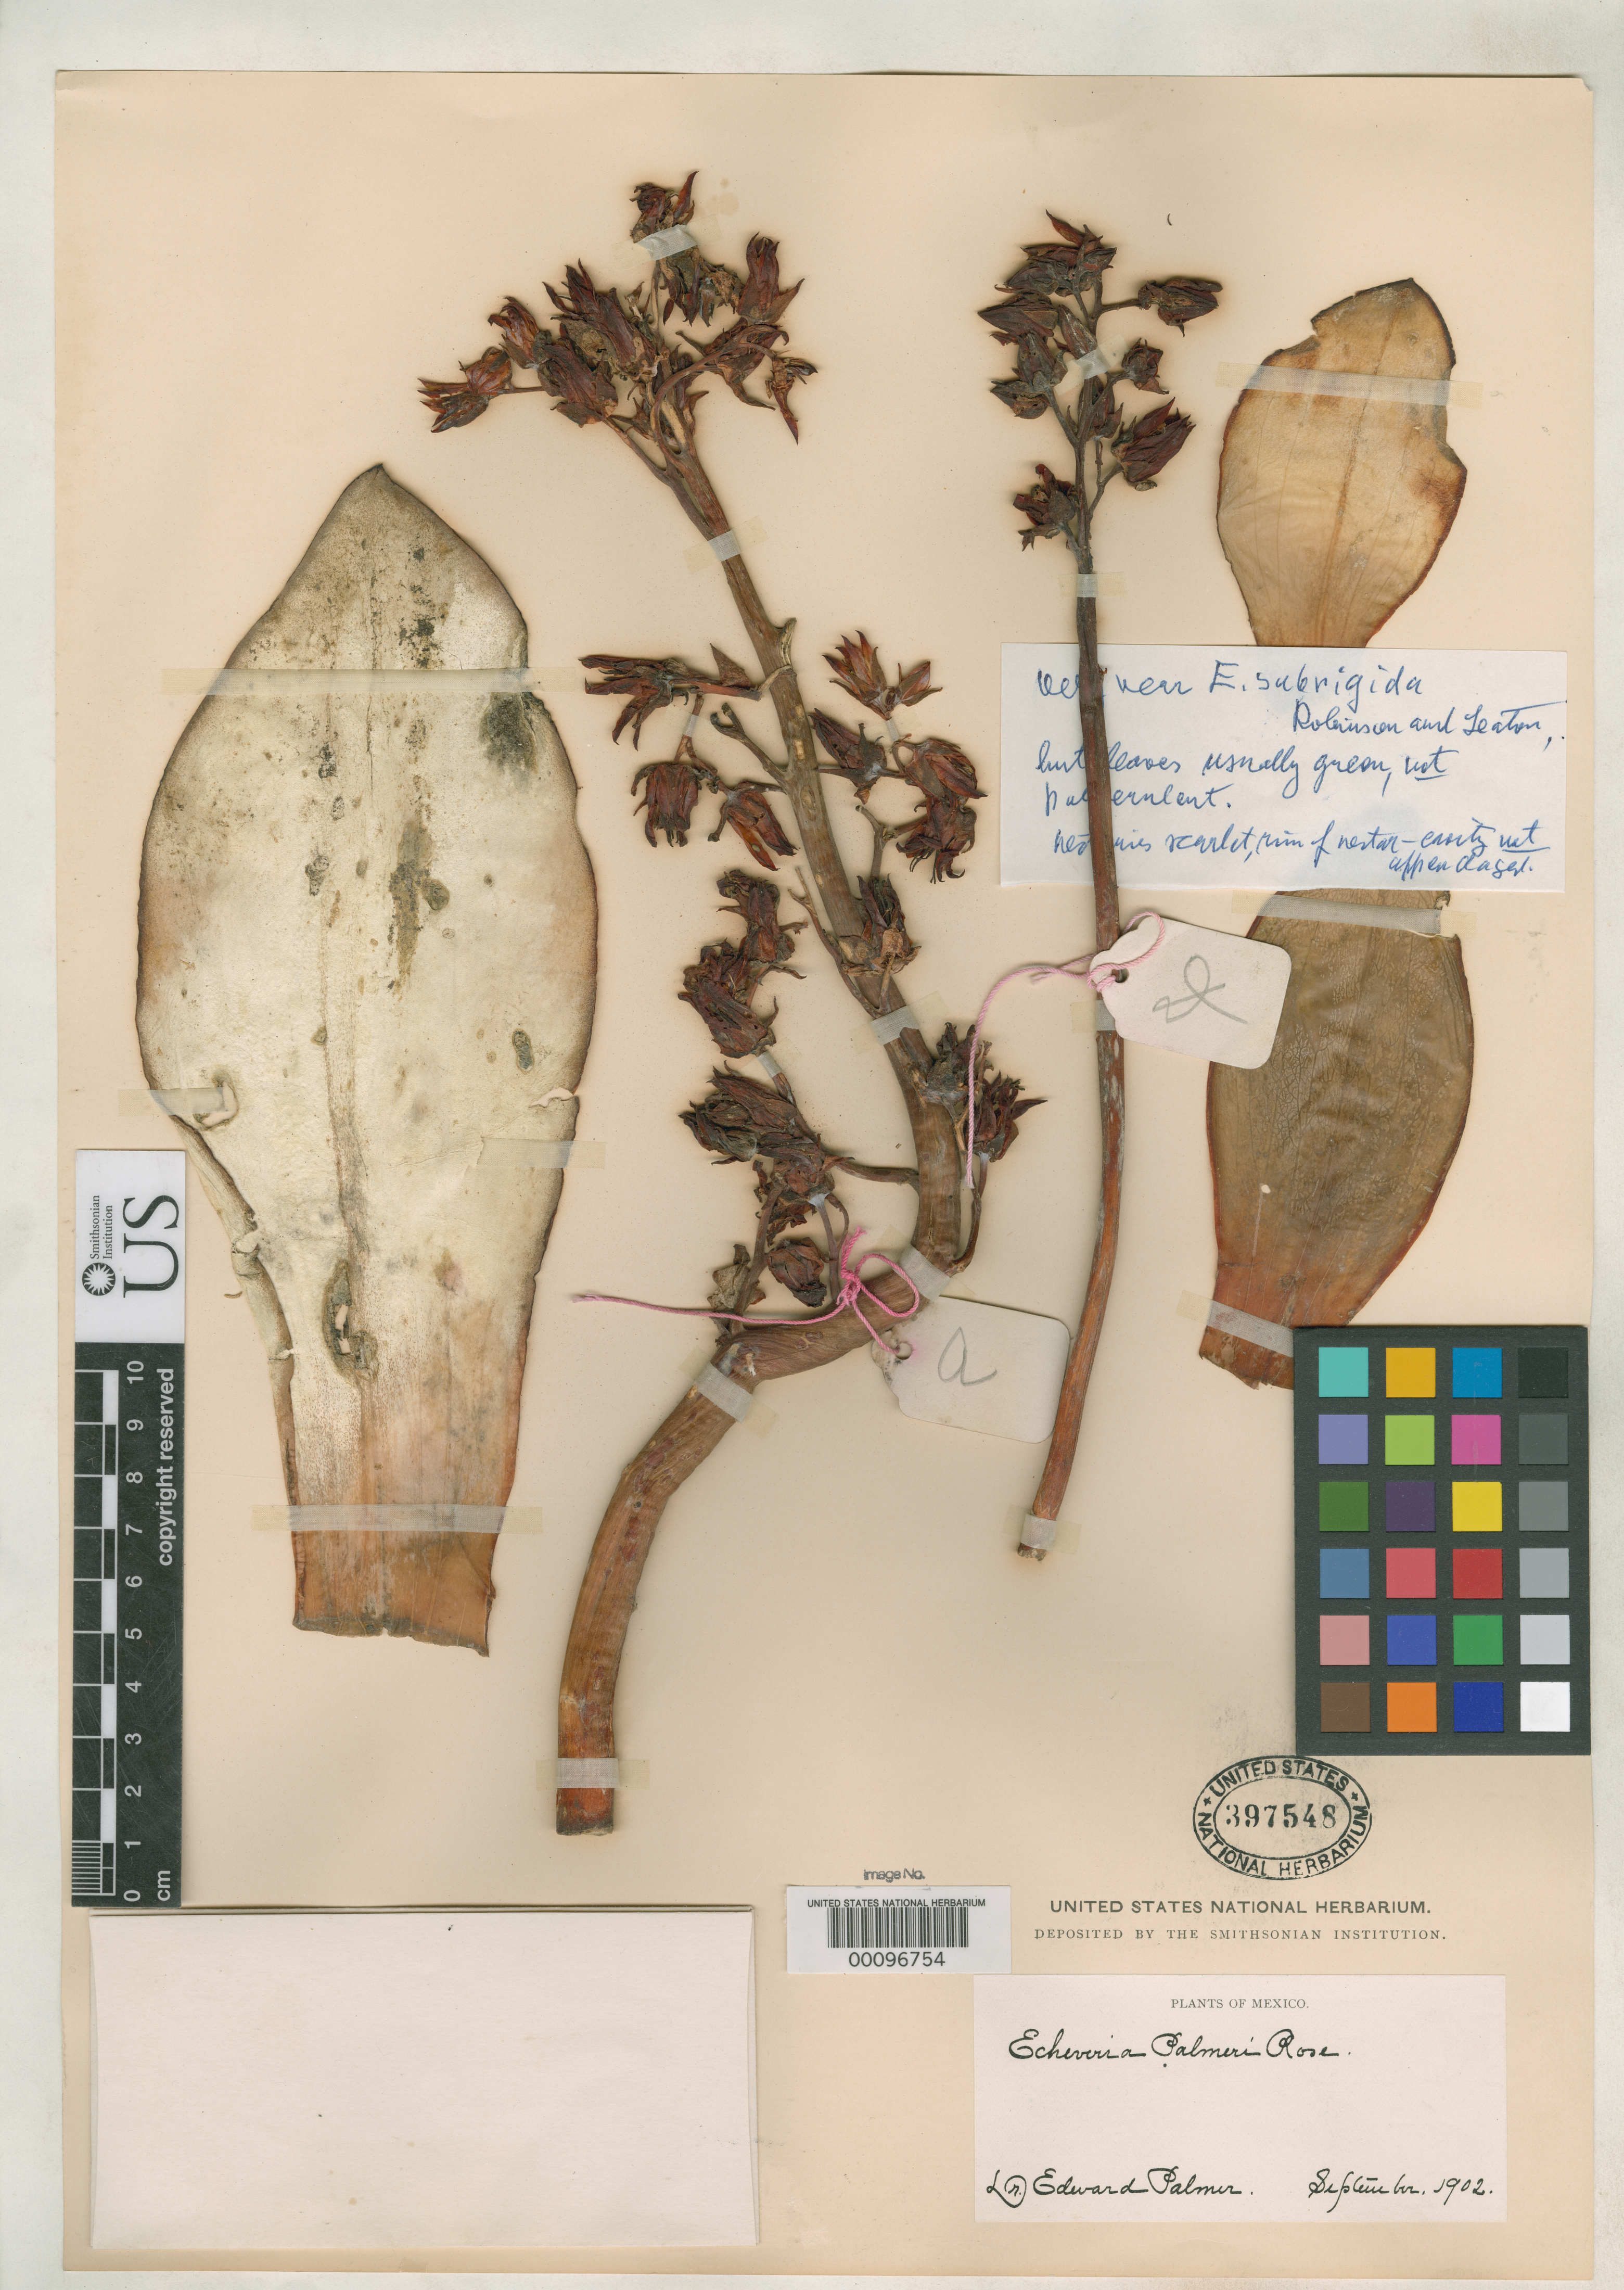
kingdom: Plantae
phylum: Tracheophyta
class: Magnoliopsida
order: Saxifragales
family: Crassulaceae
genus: Echeveria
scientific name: Echeveria palmeri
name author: Rose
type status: Holotype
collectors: E. Palmer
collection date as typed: Sep 1902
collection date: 1902-09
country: Mexico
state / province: San Luis Potosi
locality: Alvarez, near San Luis Potosi.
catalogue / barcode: US 397548